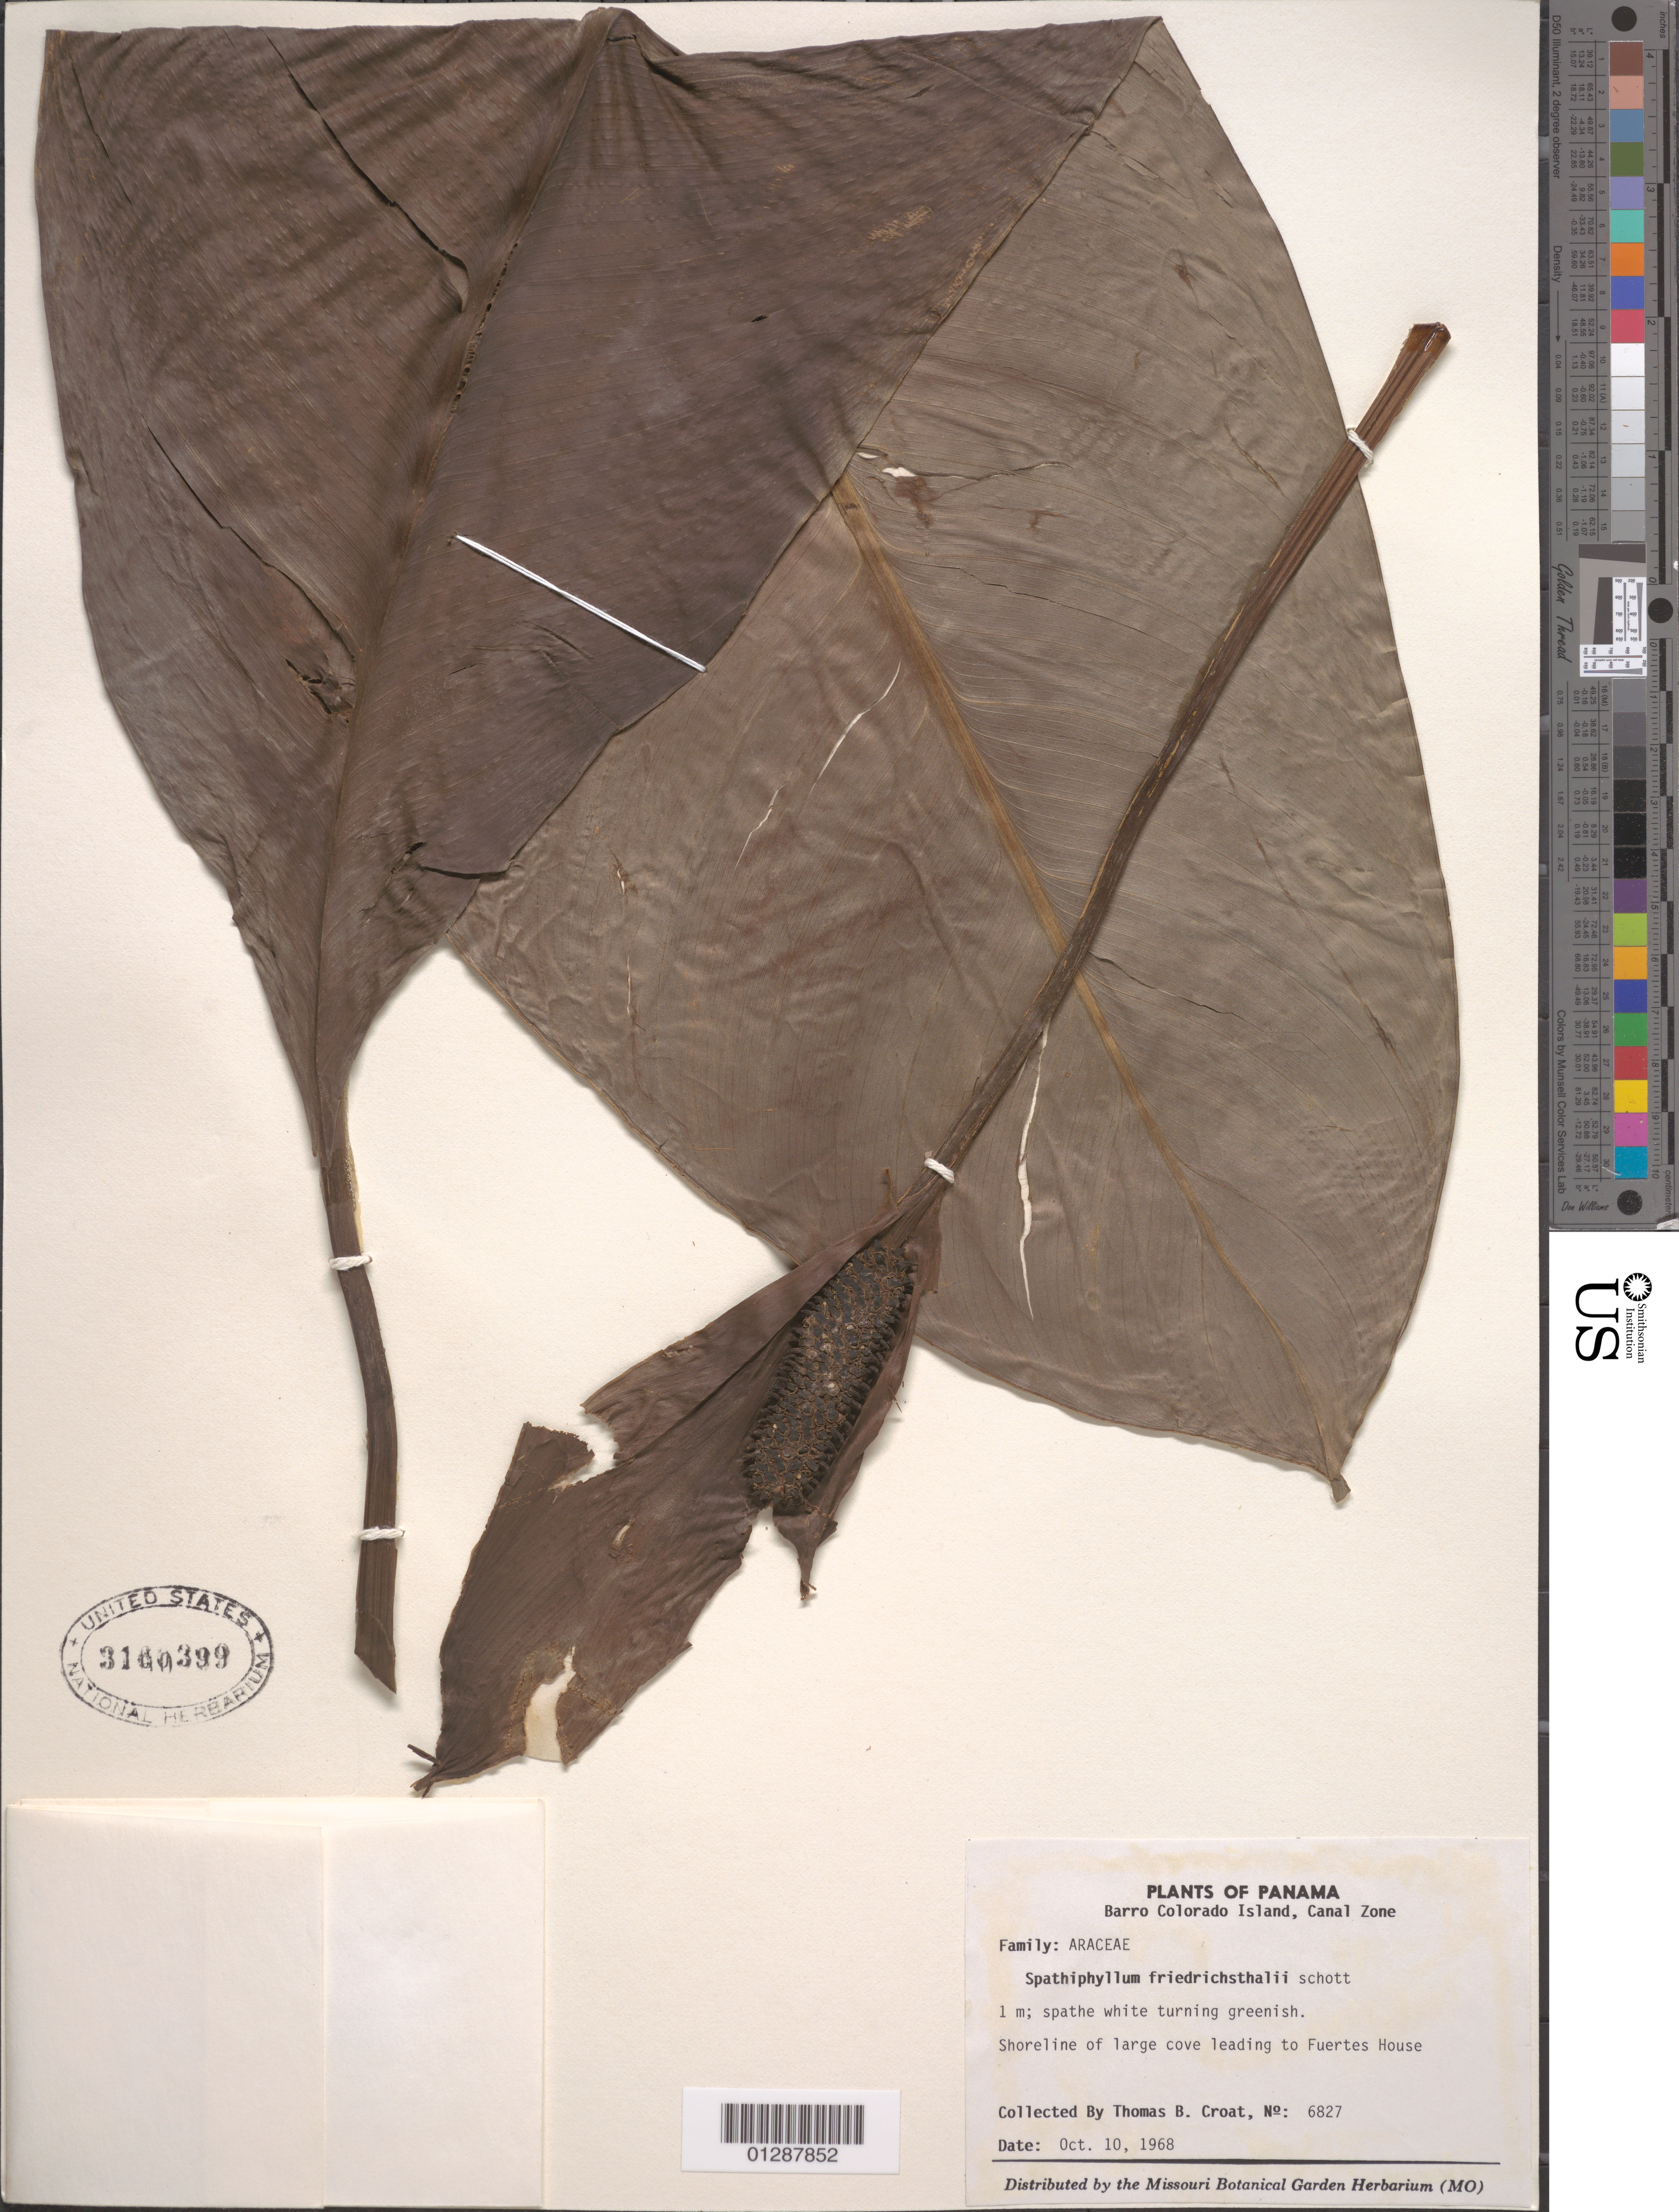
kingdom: Plantae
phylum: Tracheophyta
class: Liliopsida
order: Alismatales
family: Araceae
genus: Spathiphyllum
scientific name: Spathiphyllum friedrichsthalii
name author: Schott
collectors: T. B. Croat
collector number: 6827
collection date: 1968-10-10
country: Panama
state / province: Panamá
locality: Barro Colorado Island, Canal Zone. Shoreline of large cove leading to Fuertes House.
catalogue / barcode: US 3160399